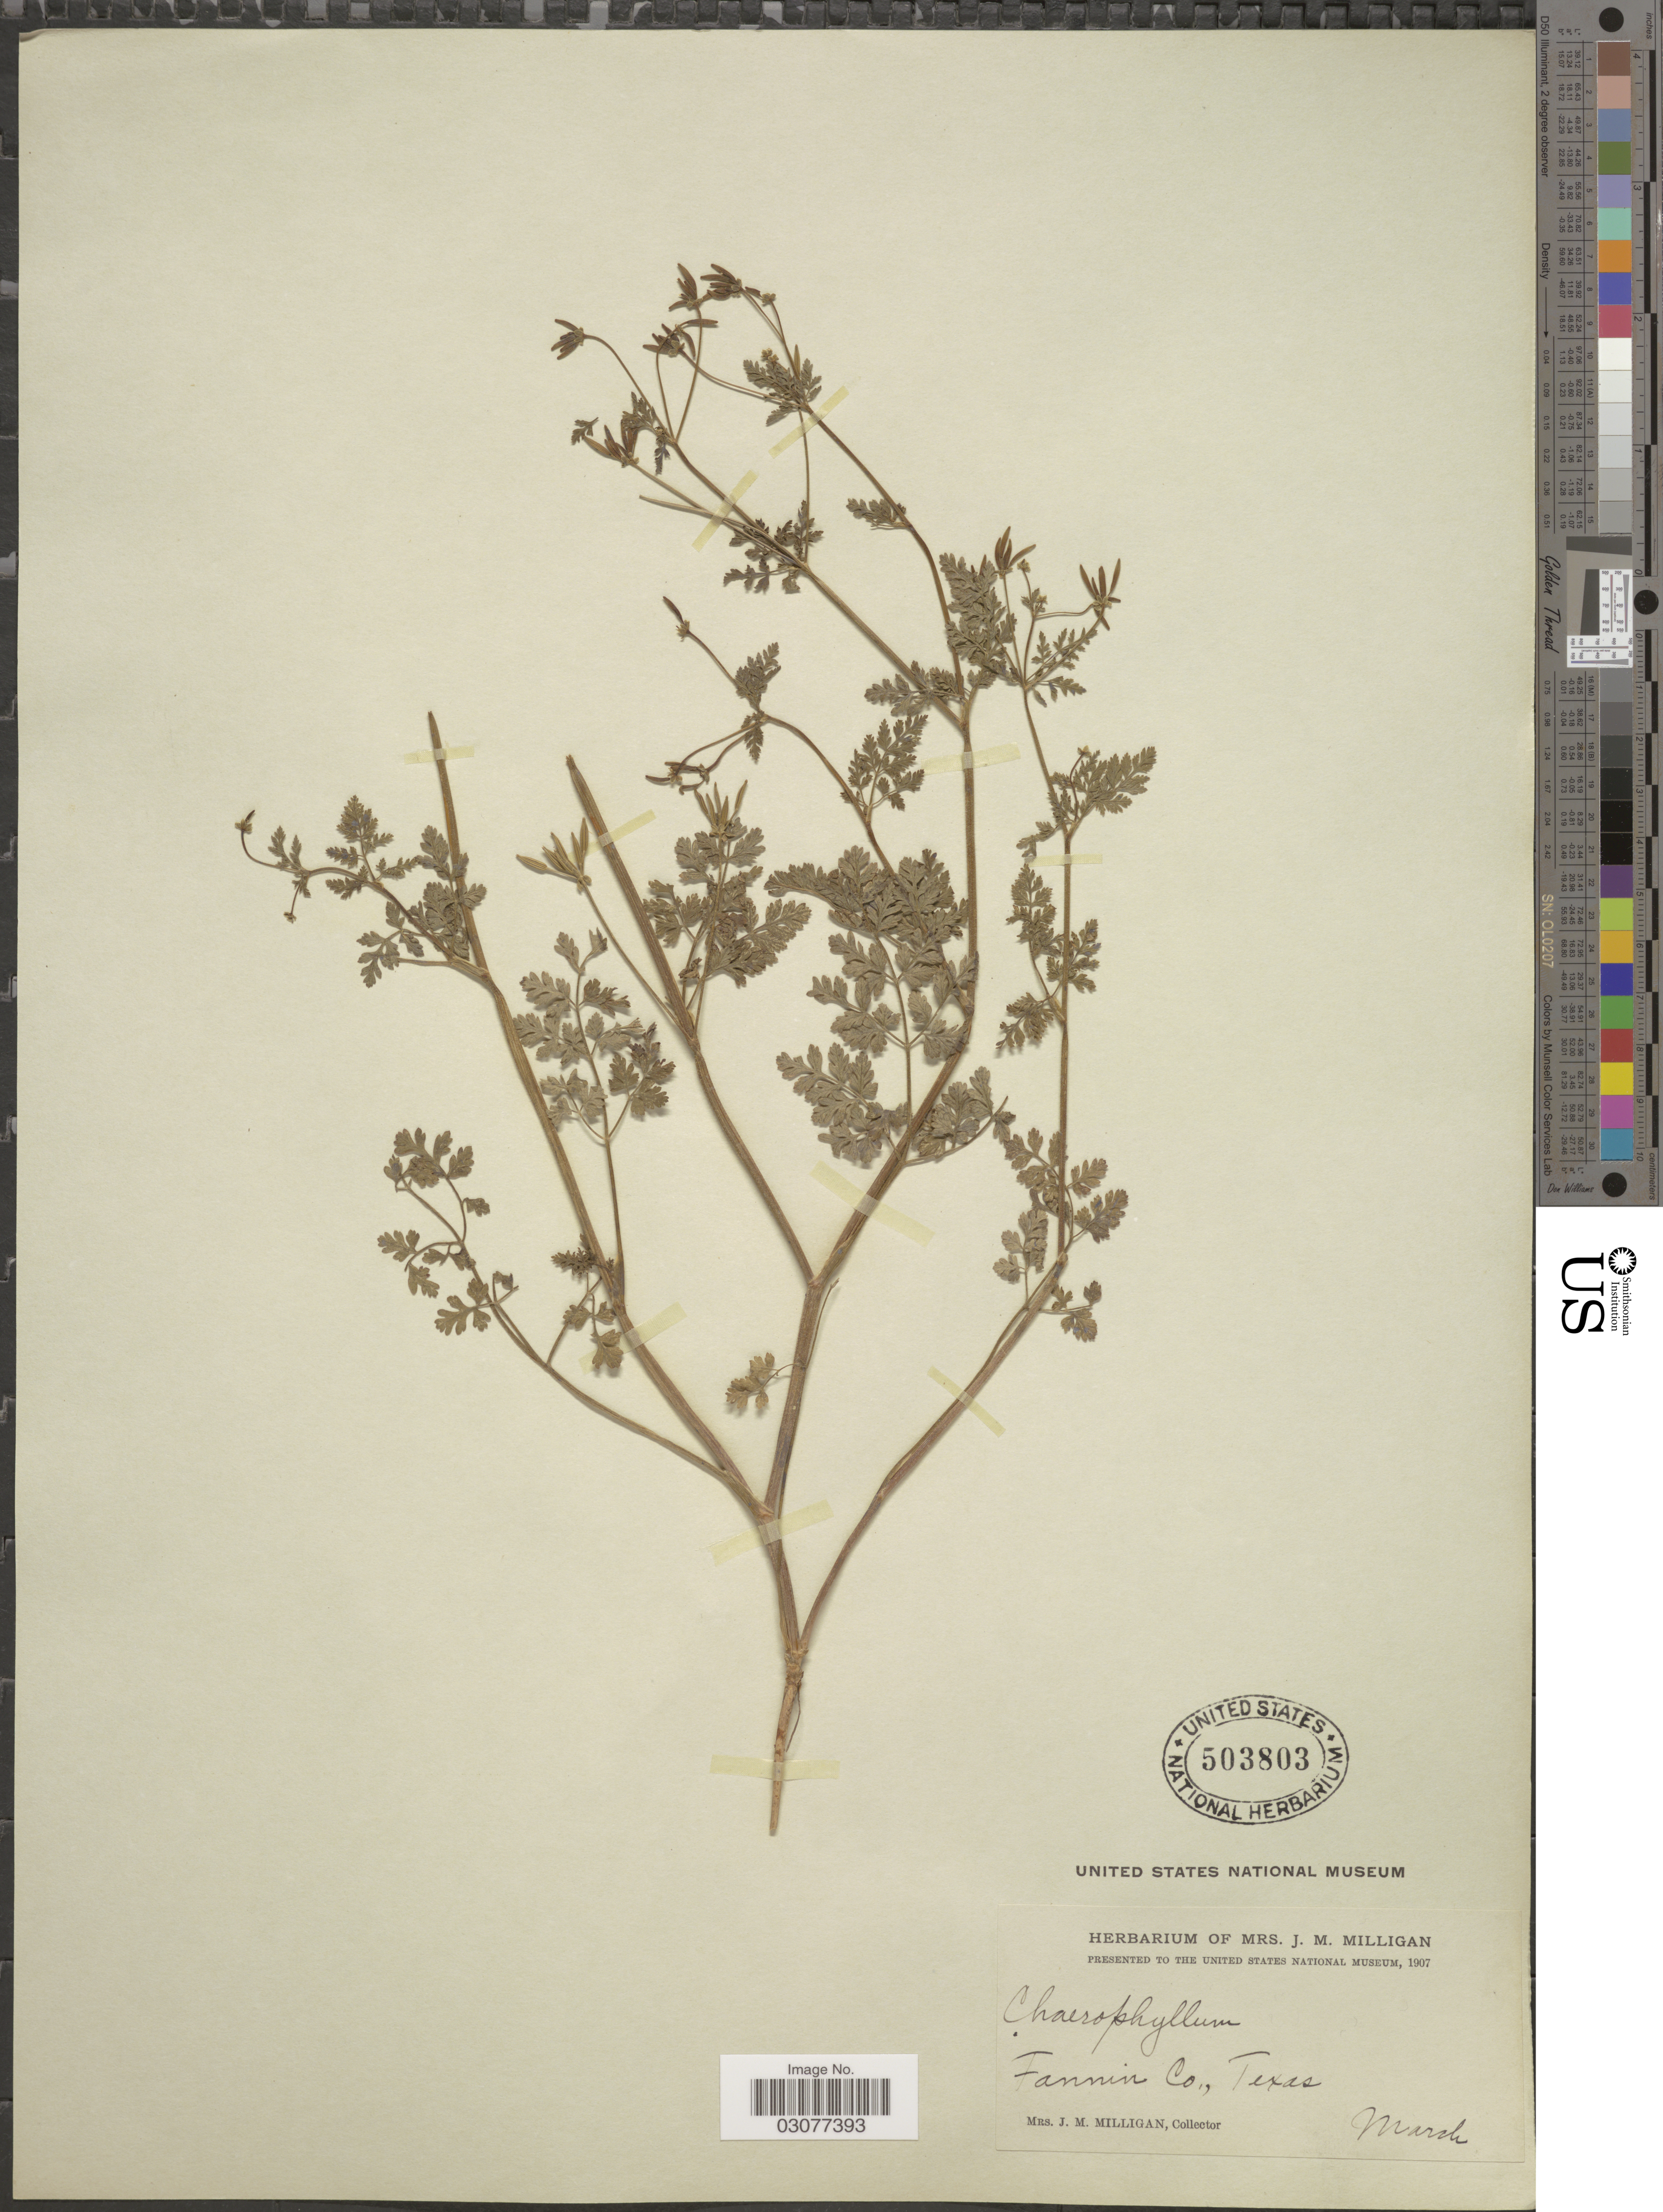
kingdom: Plantae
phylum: Tracheophyta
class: Magnoliopsida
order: Apiales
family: Apiaceae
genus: Chaerophyllum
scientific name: Chaerophyllum dasycarpum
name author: (Hook. ex S. Watson) Nutt.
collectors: J. Milligan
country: United States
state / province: Texas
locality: Fannin Co.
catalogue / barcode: US 503803